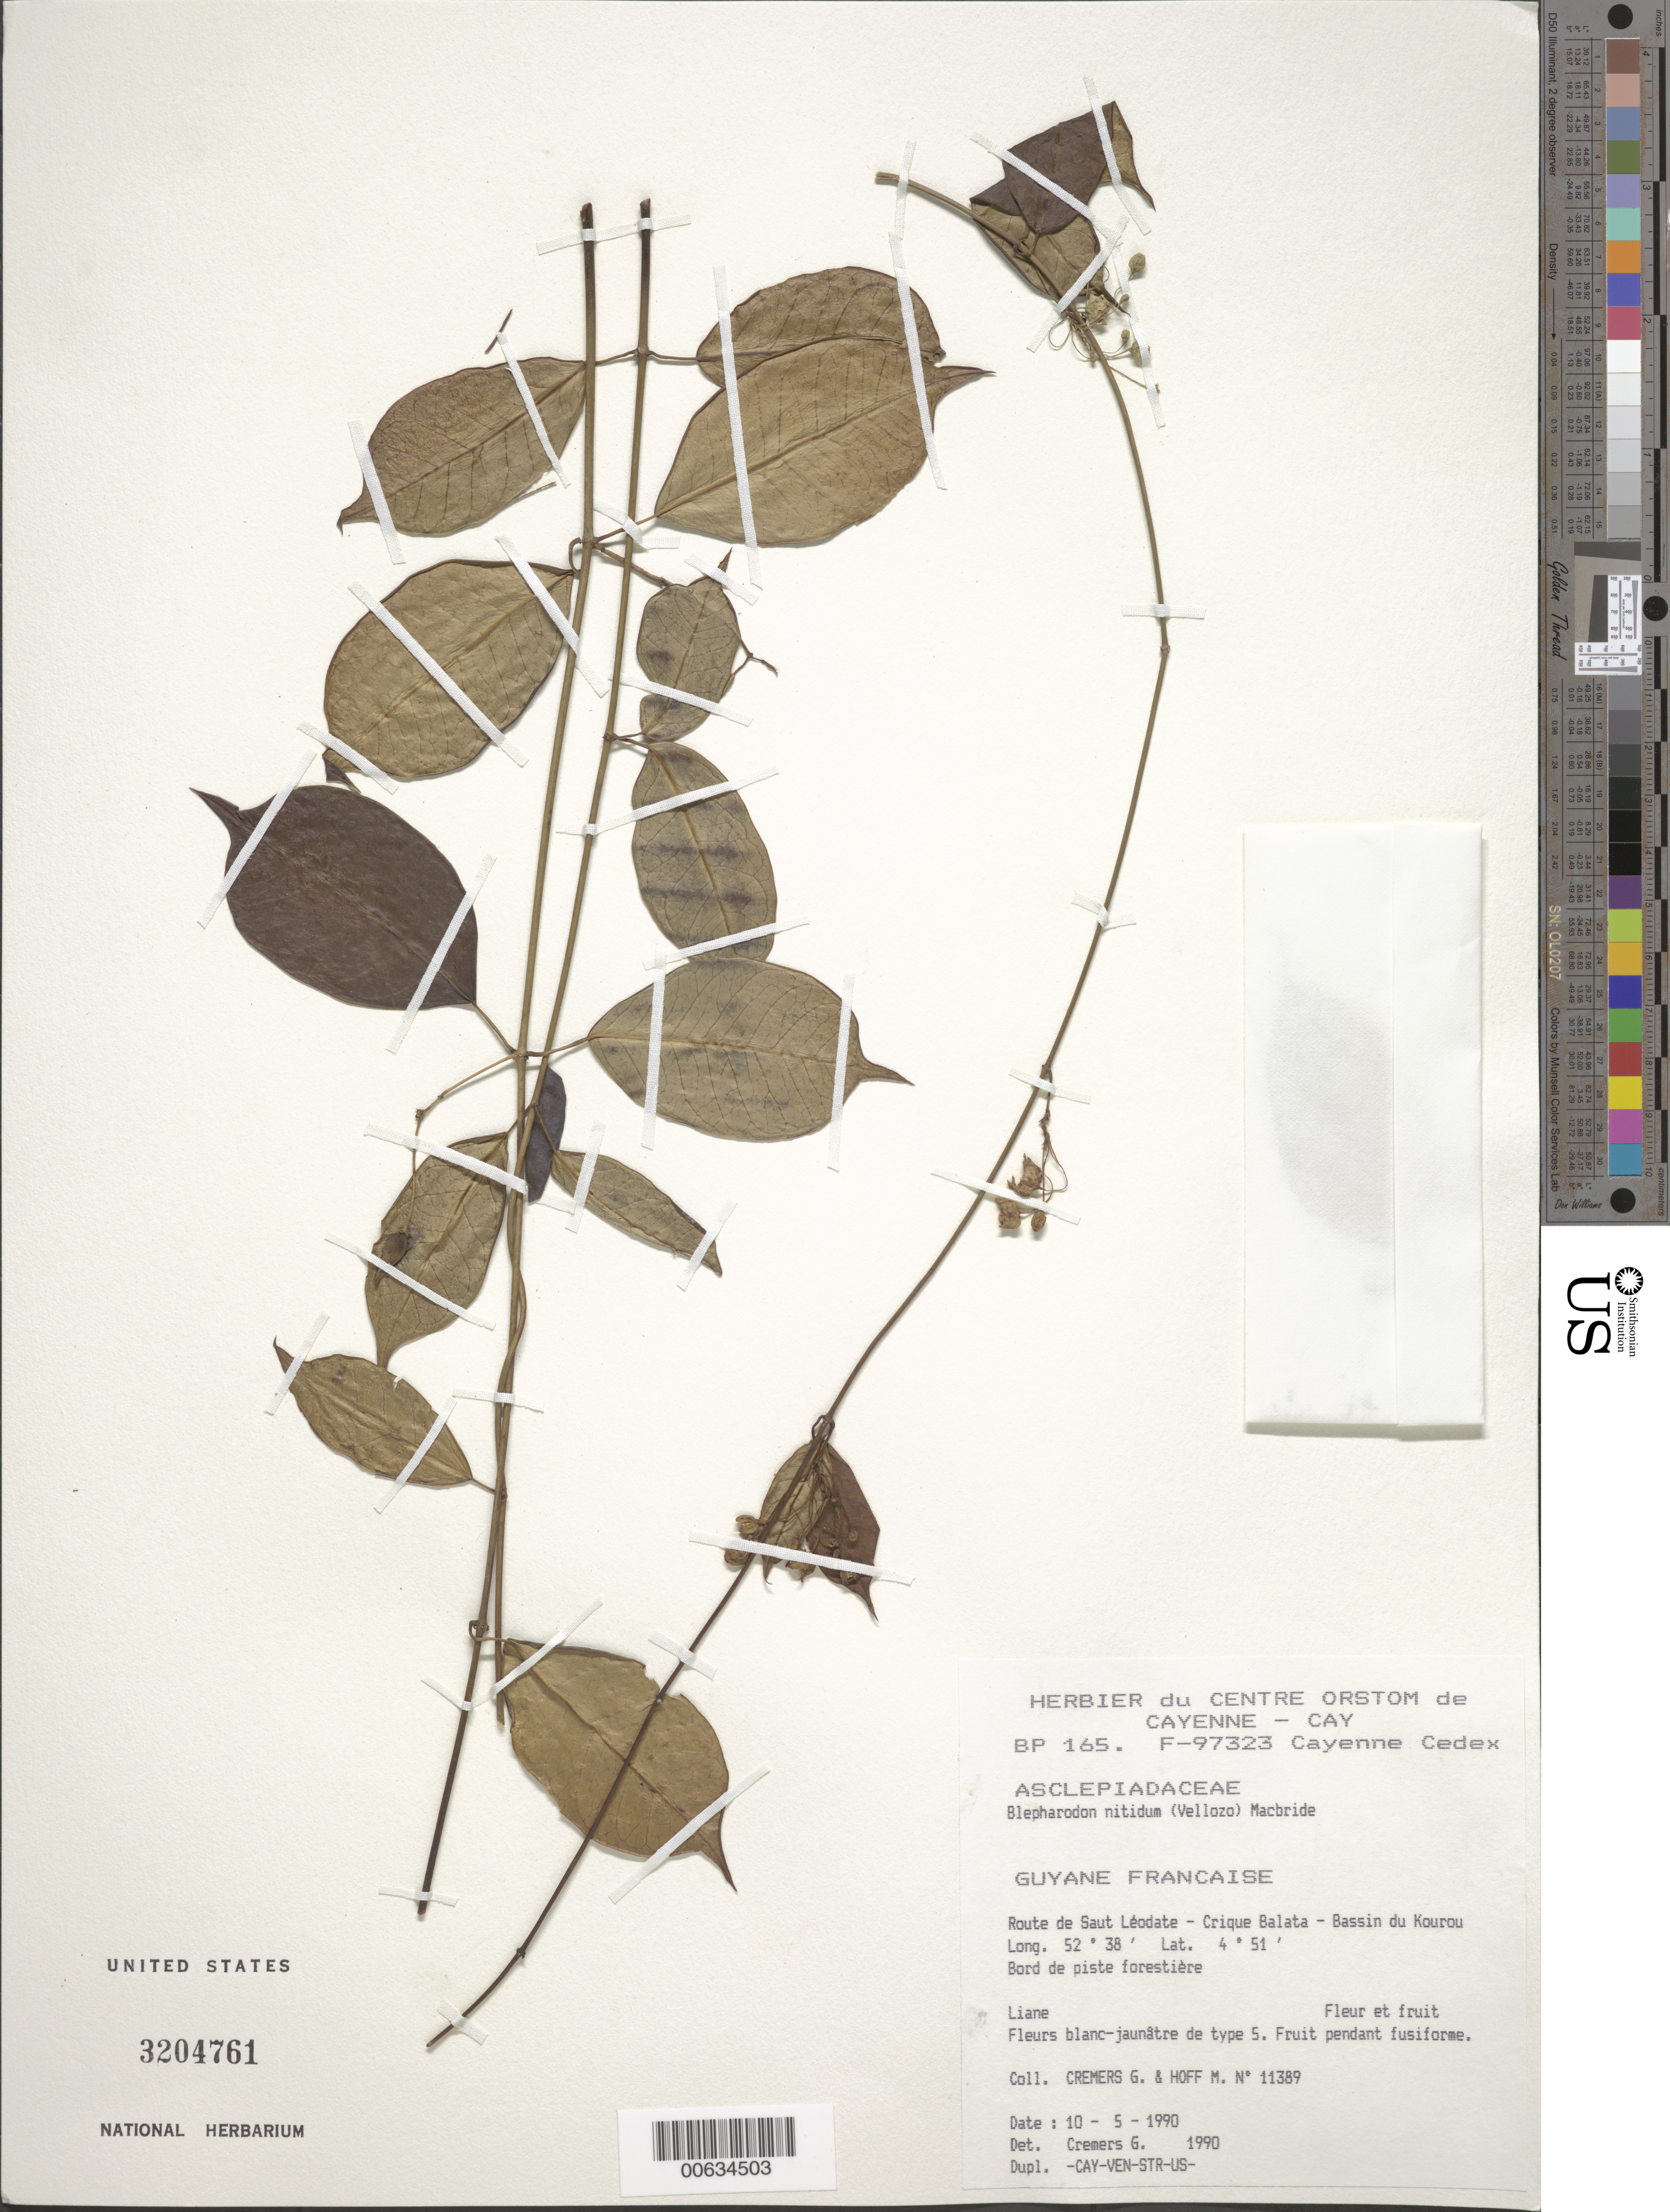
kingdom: Plantae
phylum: Tracheophyta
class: Magnoliopsida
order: Gentianales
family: Apocynaceae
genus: Blepharodon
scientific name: Blepharodon nitidus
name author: (Vell.) J.F. Macbr.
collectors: G. Cremers & M. Hoff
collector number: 11389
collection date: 1990-05-10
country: French Guiana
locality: Route de Saute Léodate - Crique Balata - Bassin du Kourou.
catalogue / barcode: US 3204761